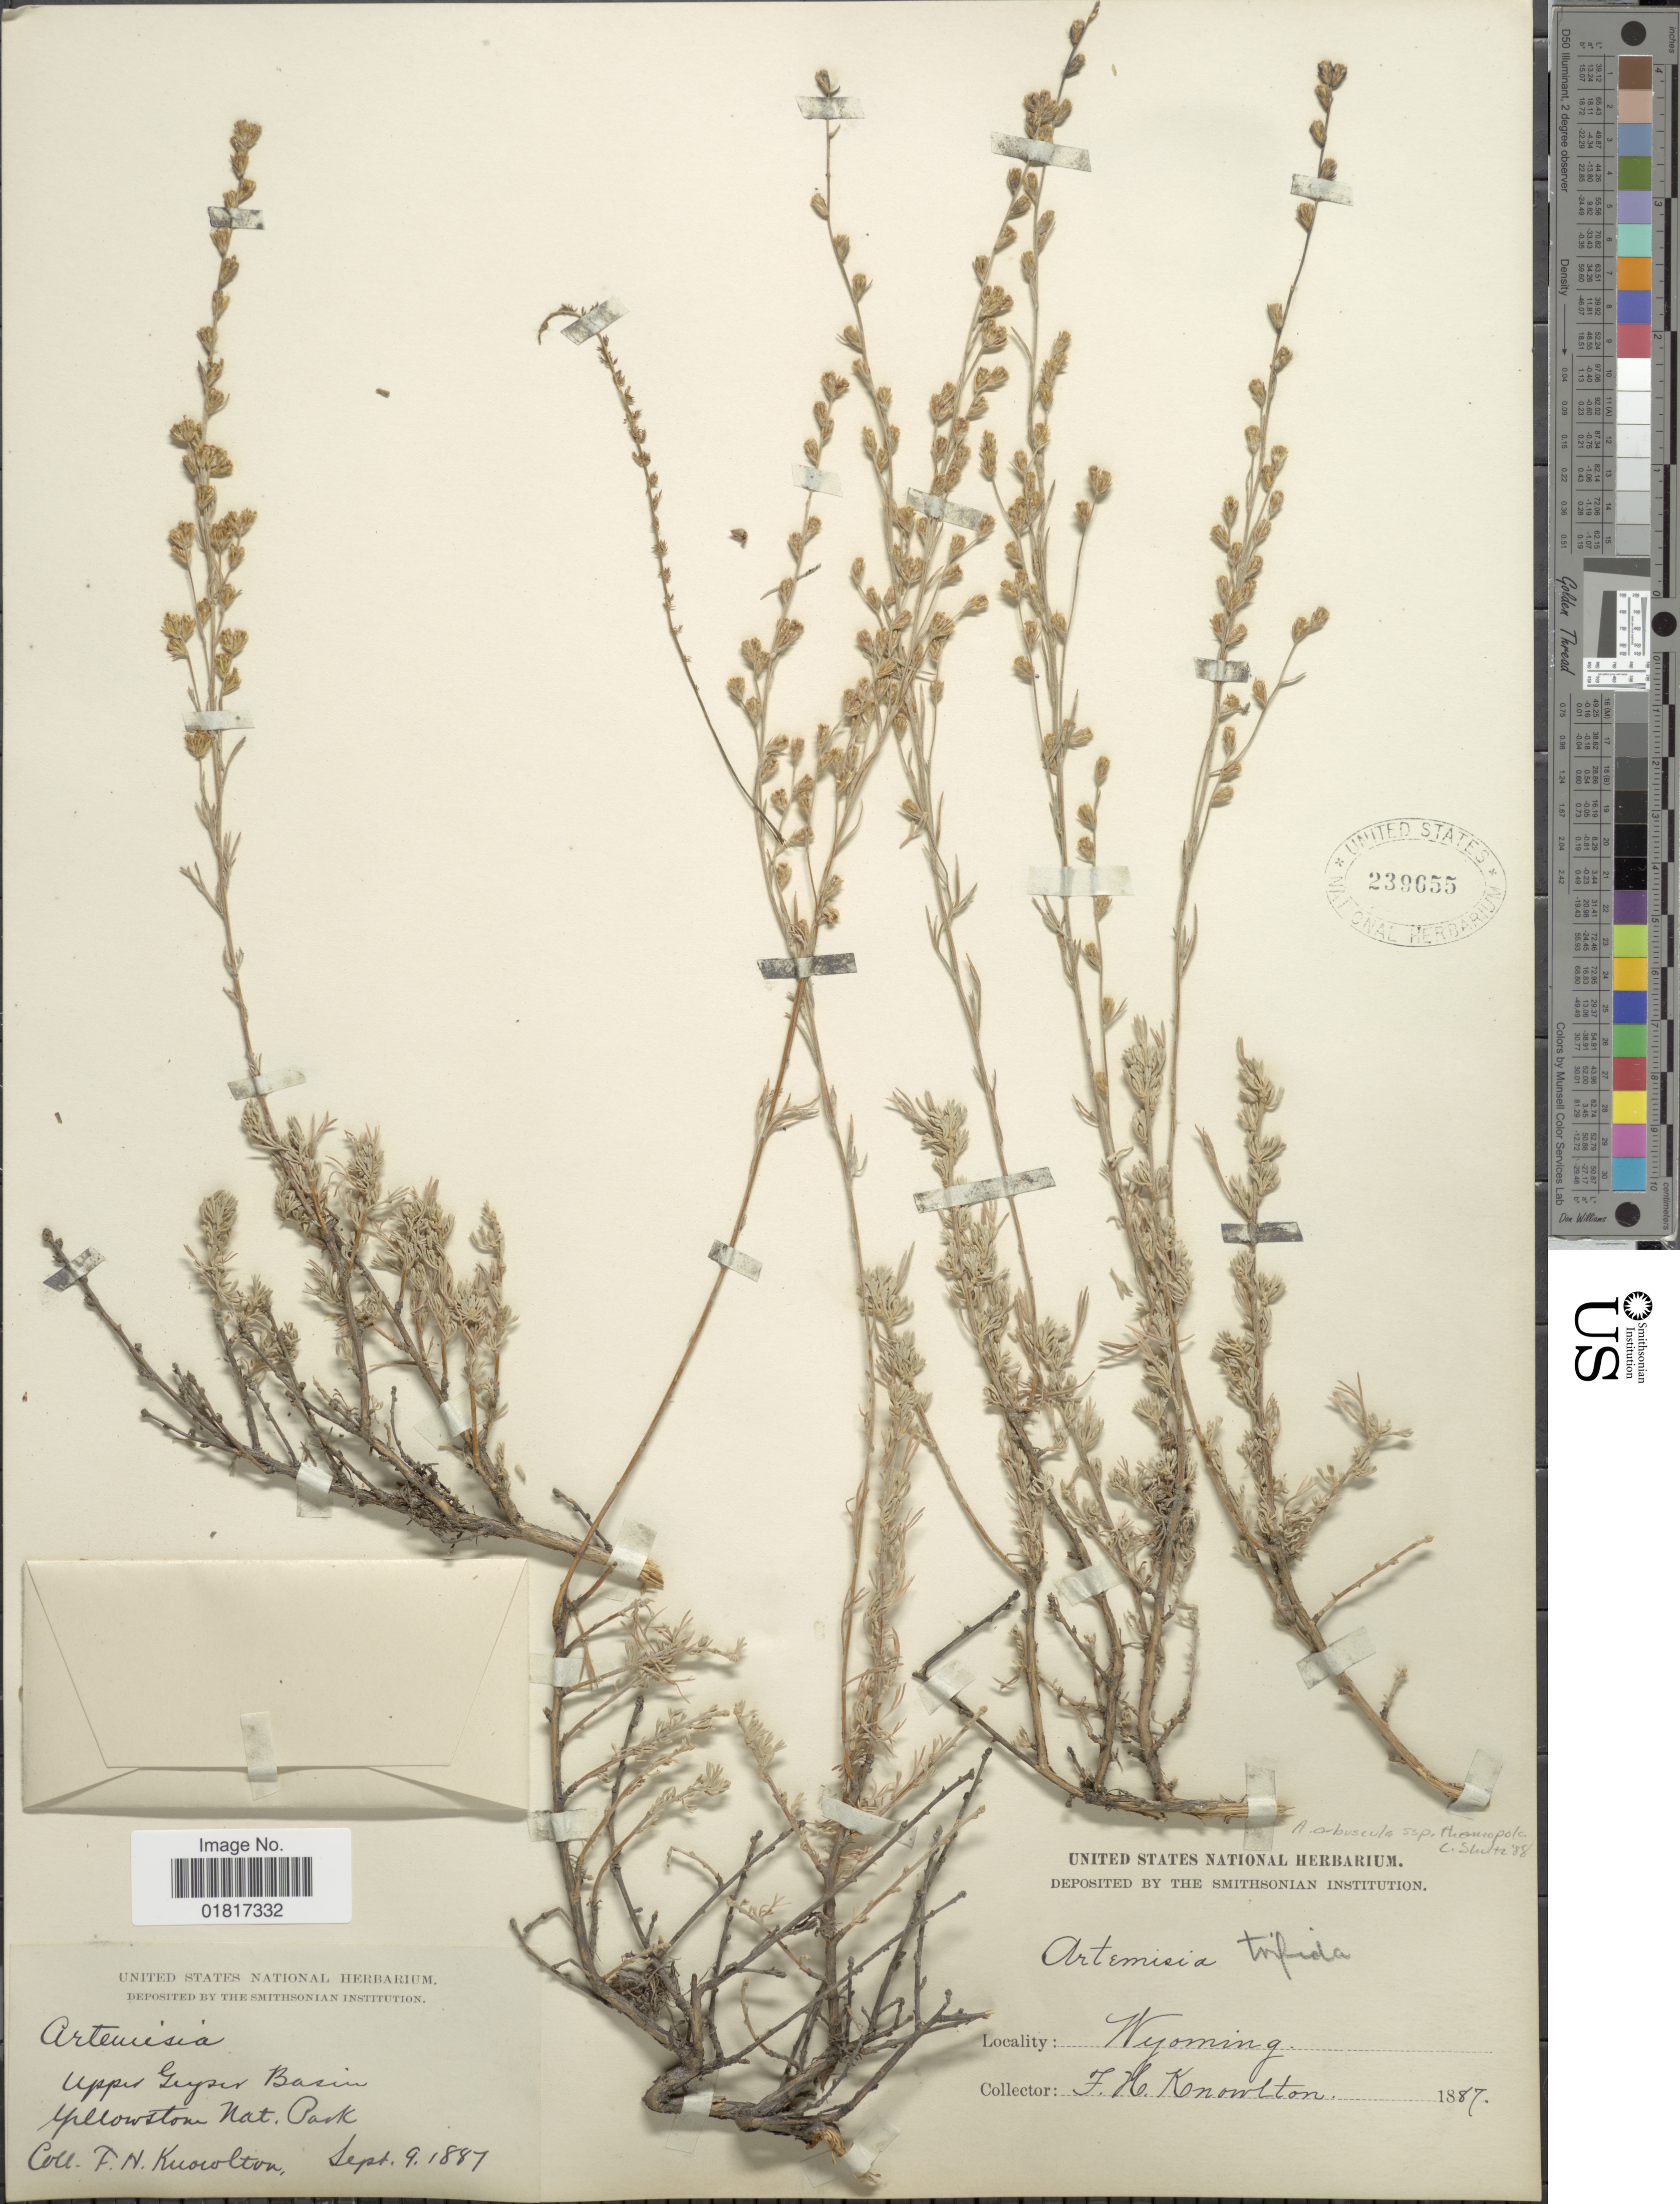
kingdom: Plantae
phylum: Tracheophyta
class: Magnoliopsida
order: Asterales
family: Asteraceae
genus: Artemisia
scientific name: Artemisia tripartita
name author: Rydb.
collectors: F. H. Knowlton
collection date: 1887-09-09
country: United States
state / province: Wyoming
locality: Upper Geyser Basin, Yellowstone Nat Park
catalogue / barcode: US 239655